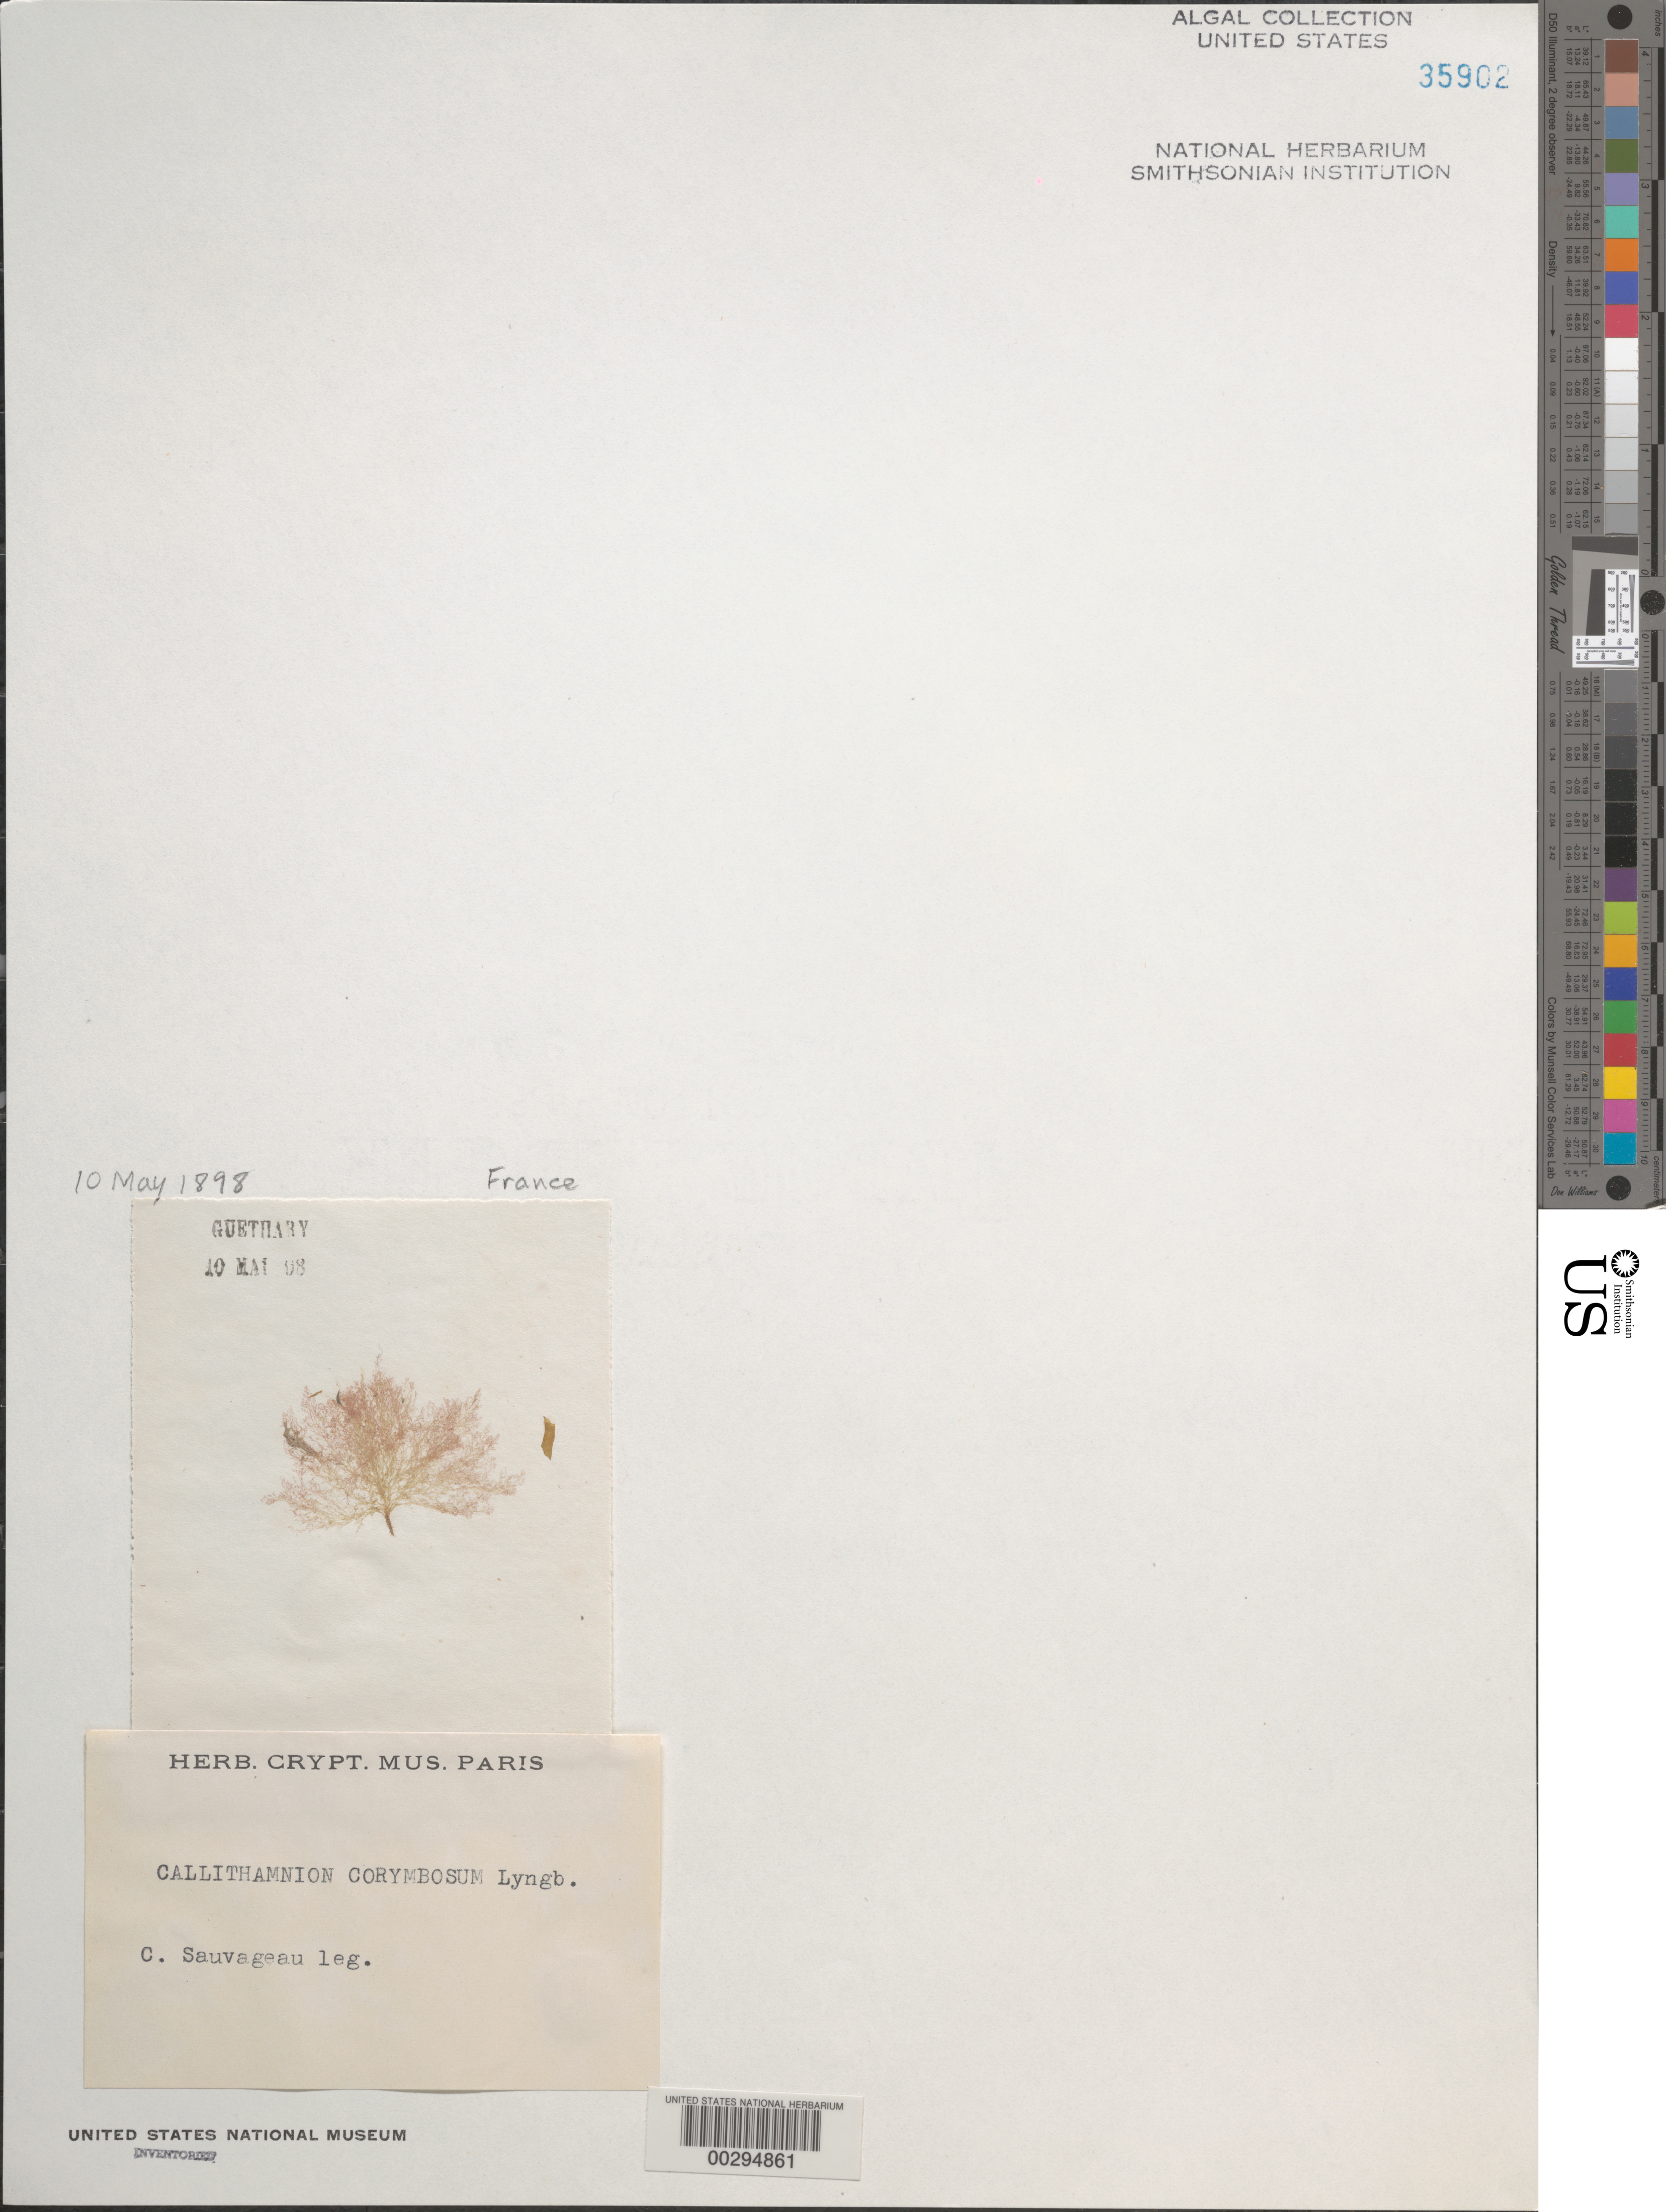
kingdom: Plantae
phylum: Rhodophyta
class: Florideophyceae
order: Ceramiales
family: Callithamniaceae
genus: Callithamnion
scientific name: Callithamnion corymbosum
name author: (Sm.) Lyngb.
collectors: C. F. Sauvageau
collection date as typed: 10 May 1898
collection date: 1898-05-10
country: France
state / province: Nouvelle-Aquitaine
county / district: Pyrénées-Atlantiques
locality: Guethary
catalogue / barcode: US 35902